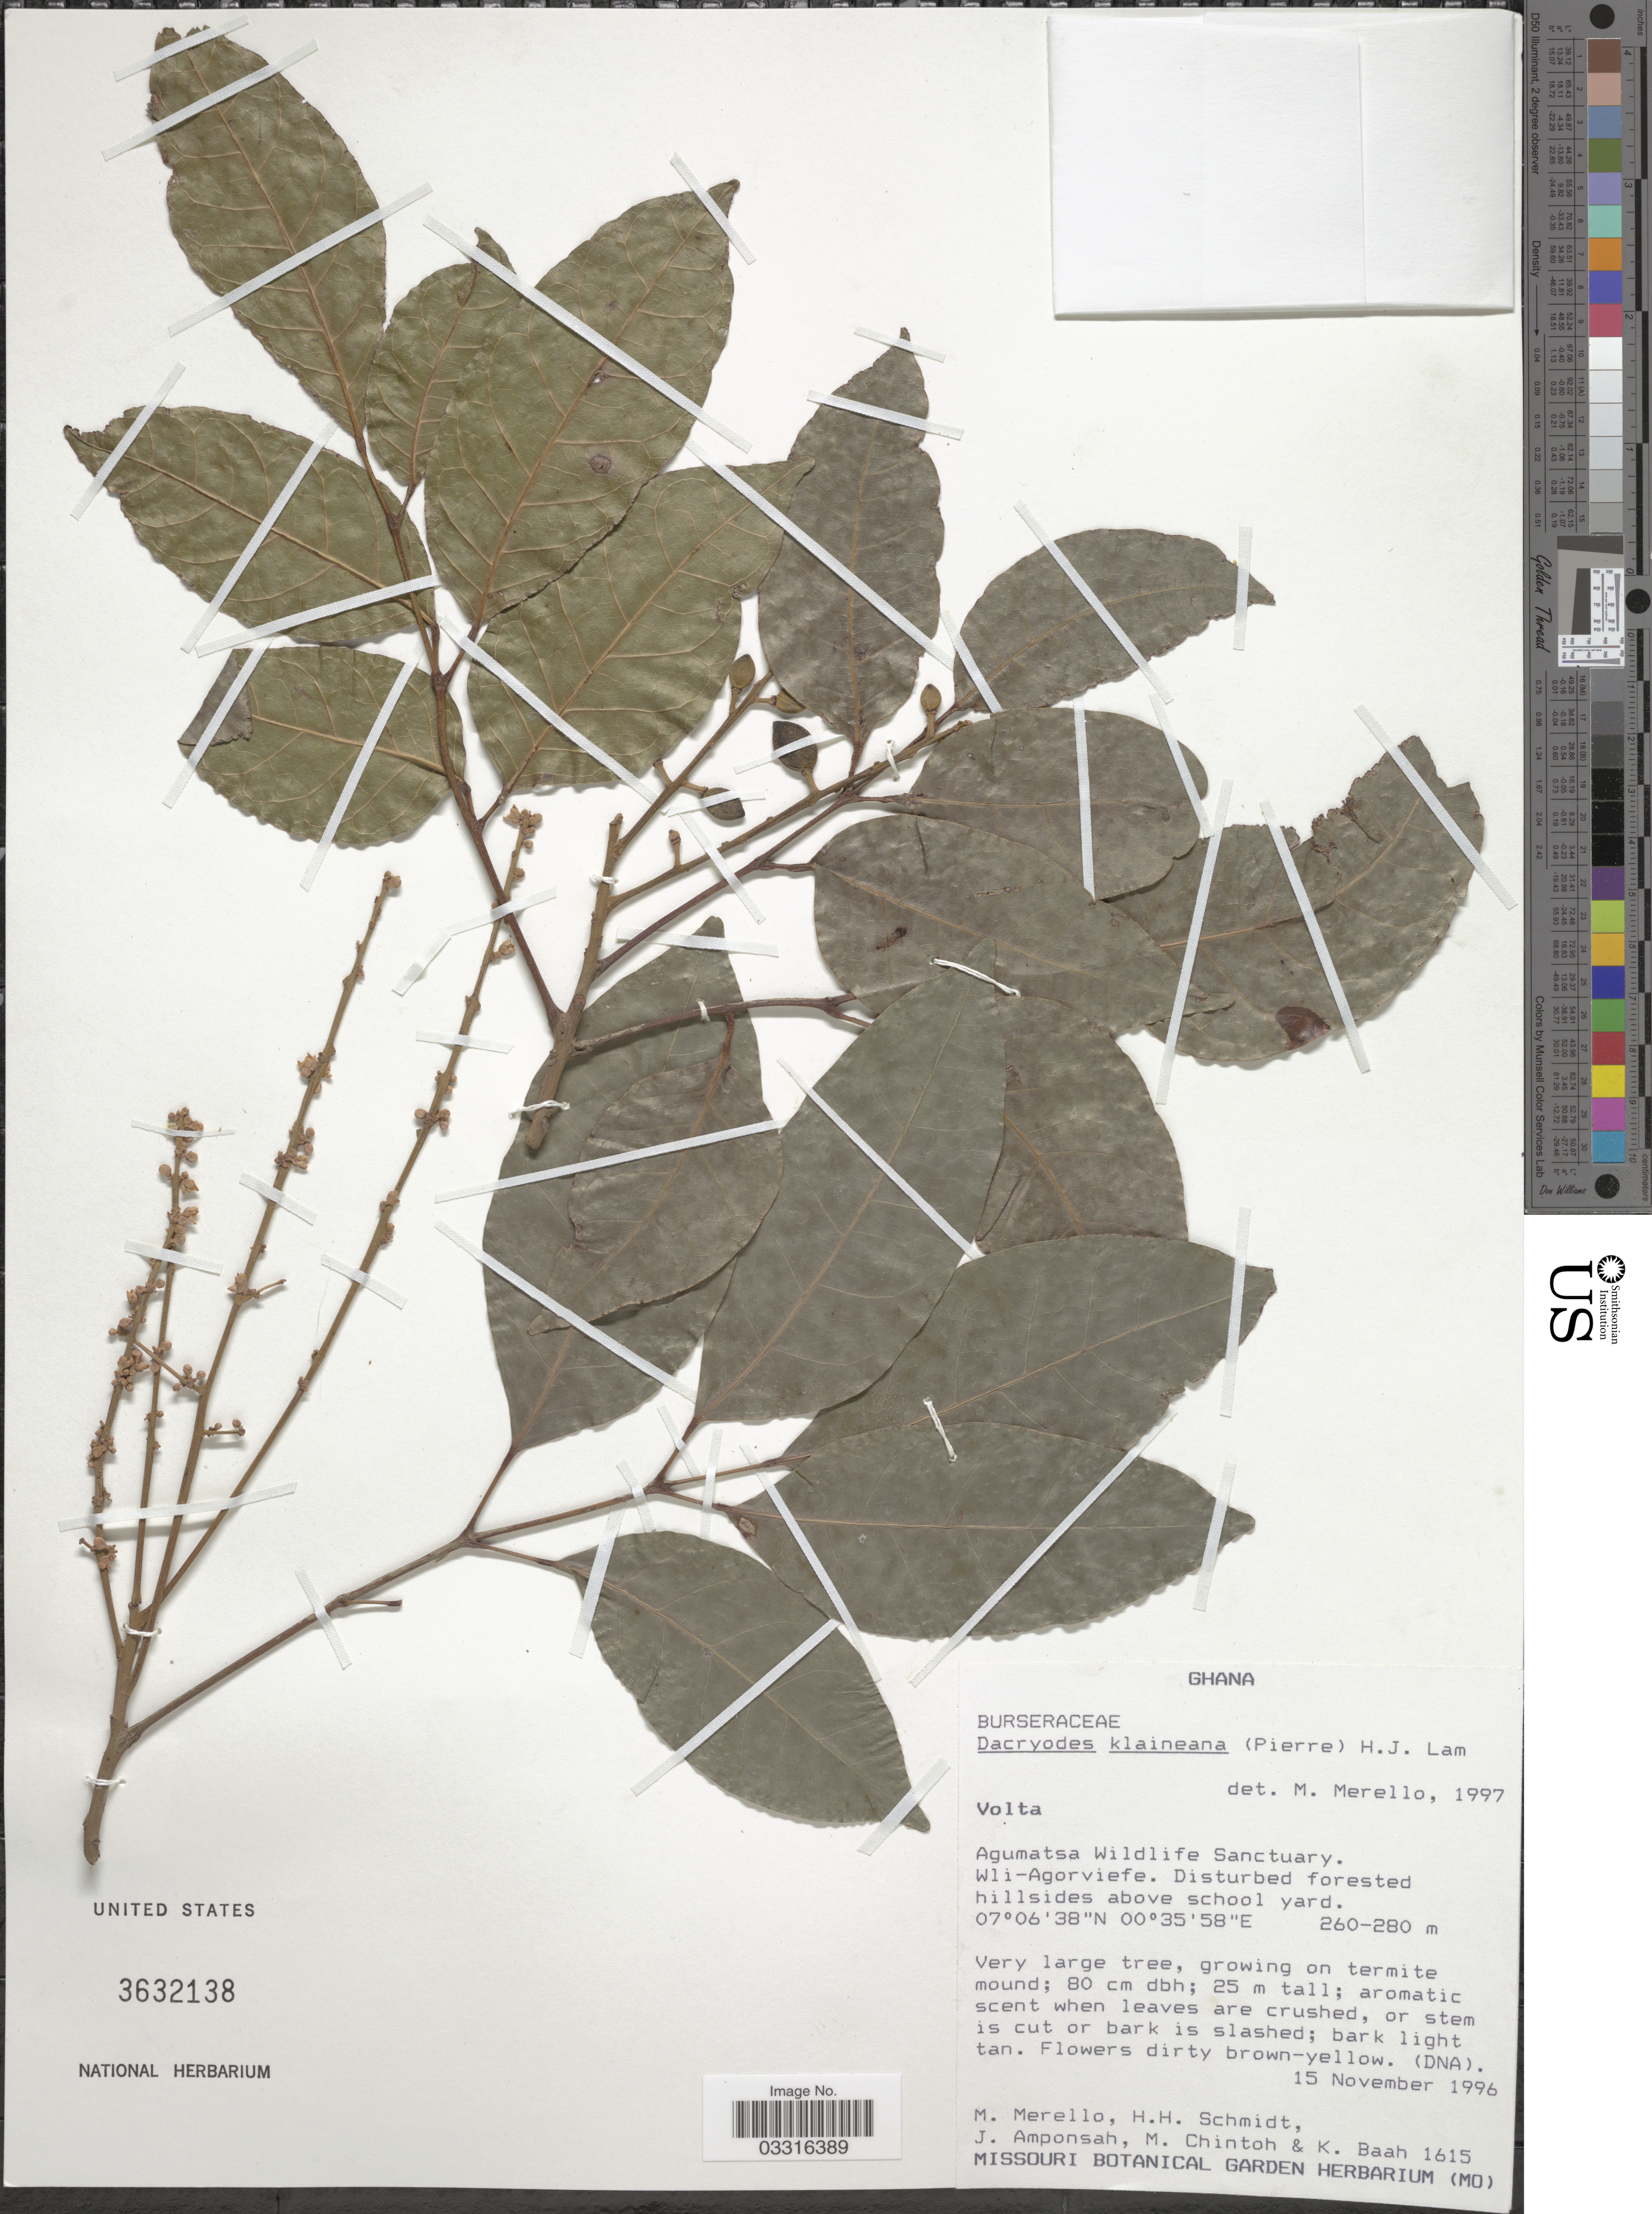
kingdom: Plantae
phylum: Tracheophyta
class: Magnoliopsida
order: Sapindales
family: Burseraceae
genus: Dacryodes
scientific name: Dacryodes klaineana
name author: (Pierre) H.J. Lam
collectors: M. Merello, H. H. Schmidt, J. Amponsah, M. Chintoh & K. Baah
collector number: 1615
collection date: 1996-11-15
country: Ghana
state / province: Volta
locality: Agumatsa Wildlife Sanctuary. Wli-Agorviefe.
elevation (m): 260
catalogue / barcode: US 3632138